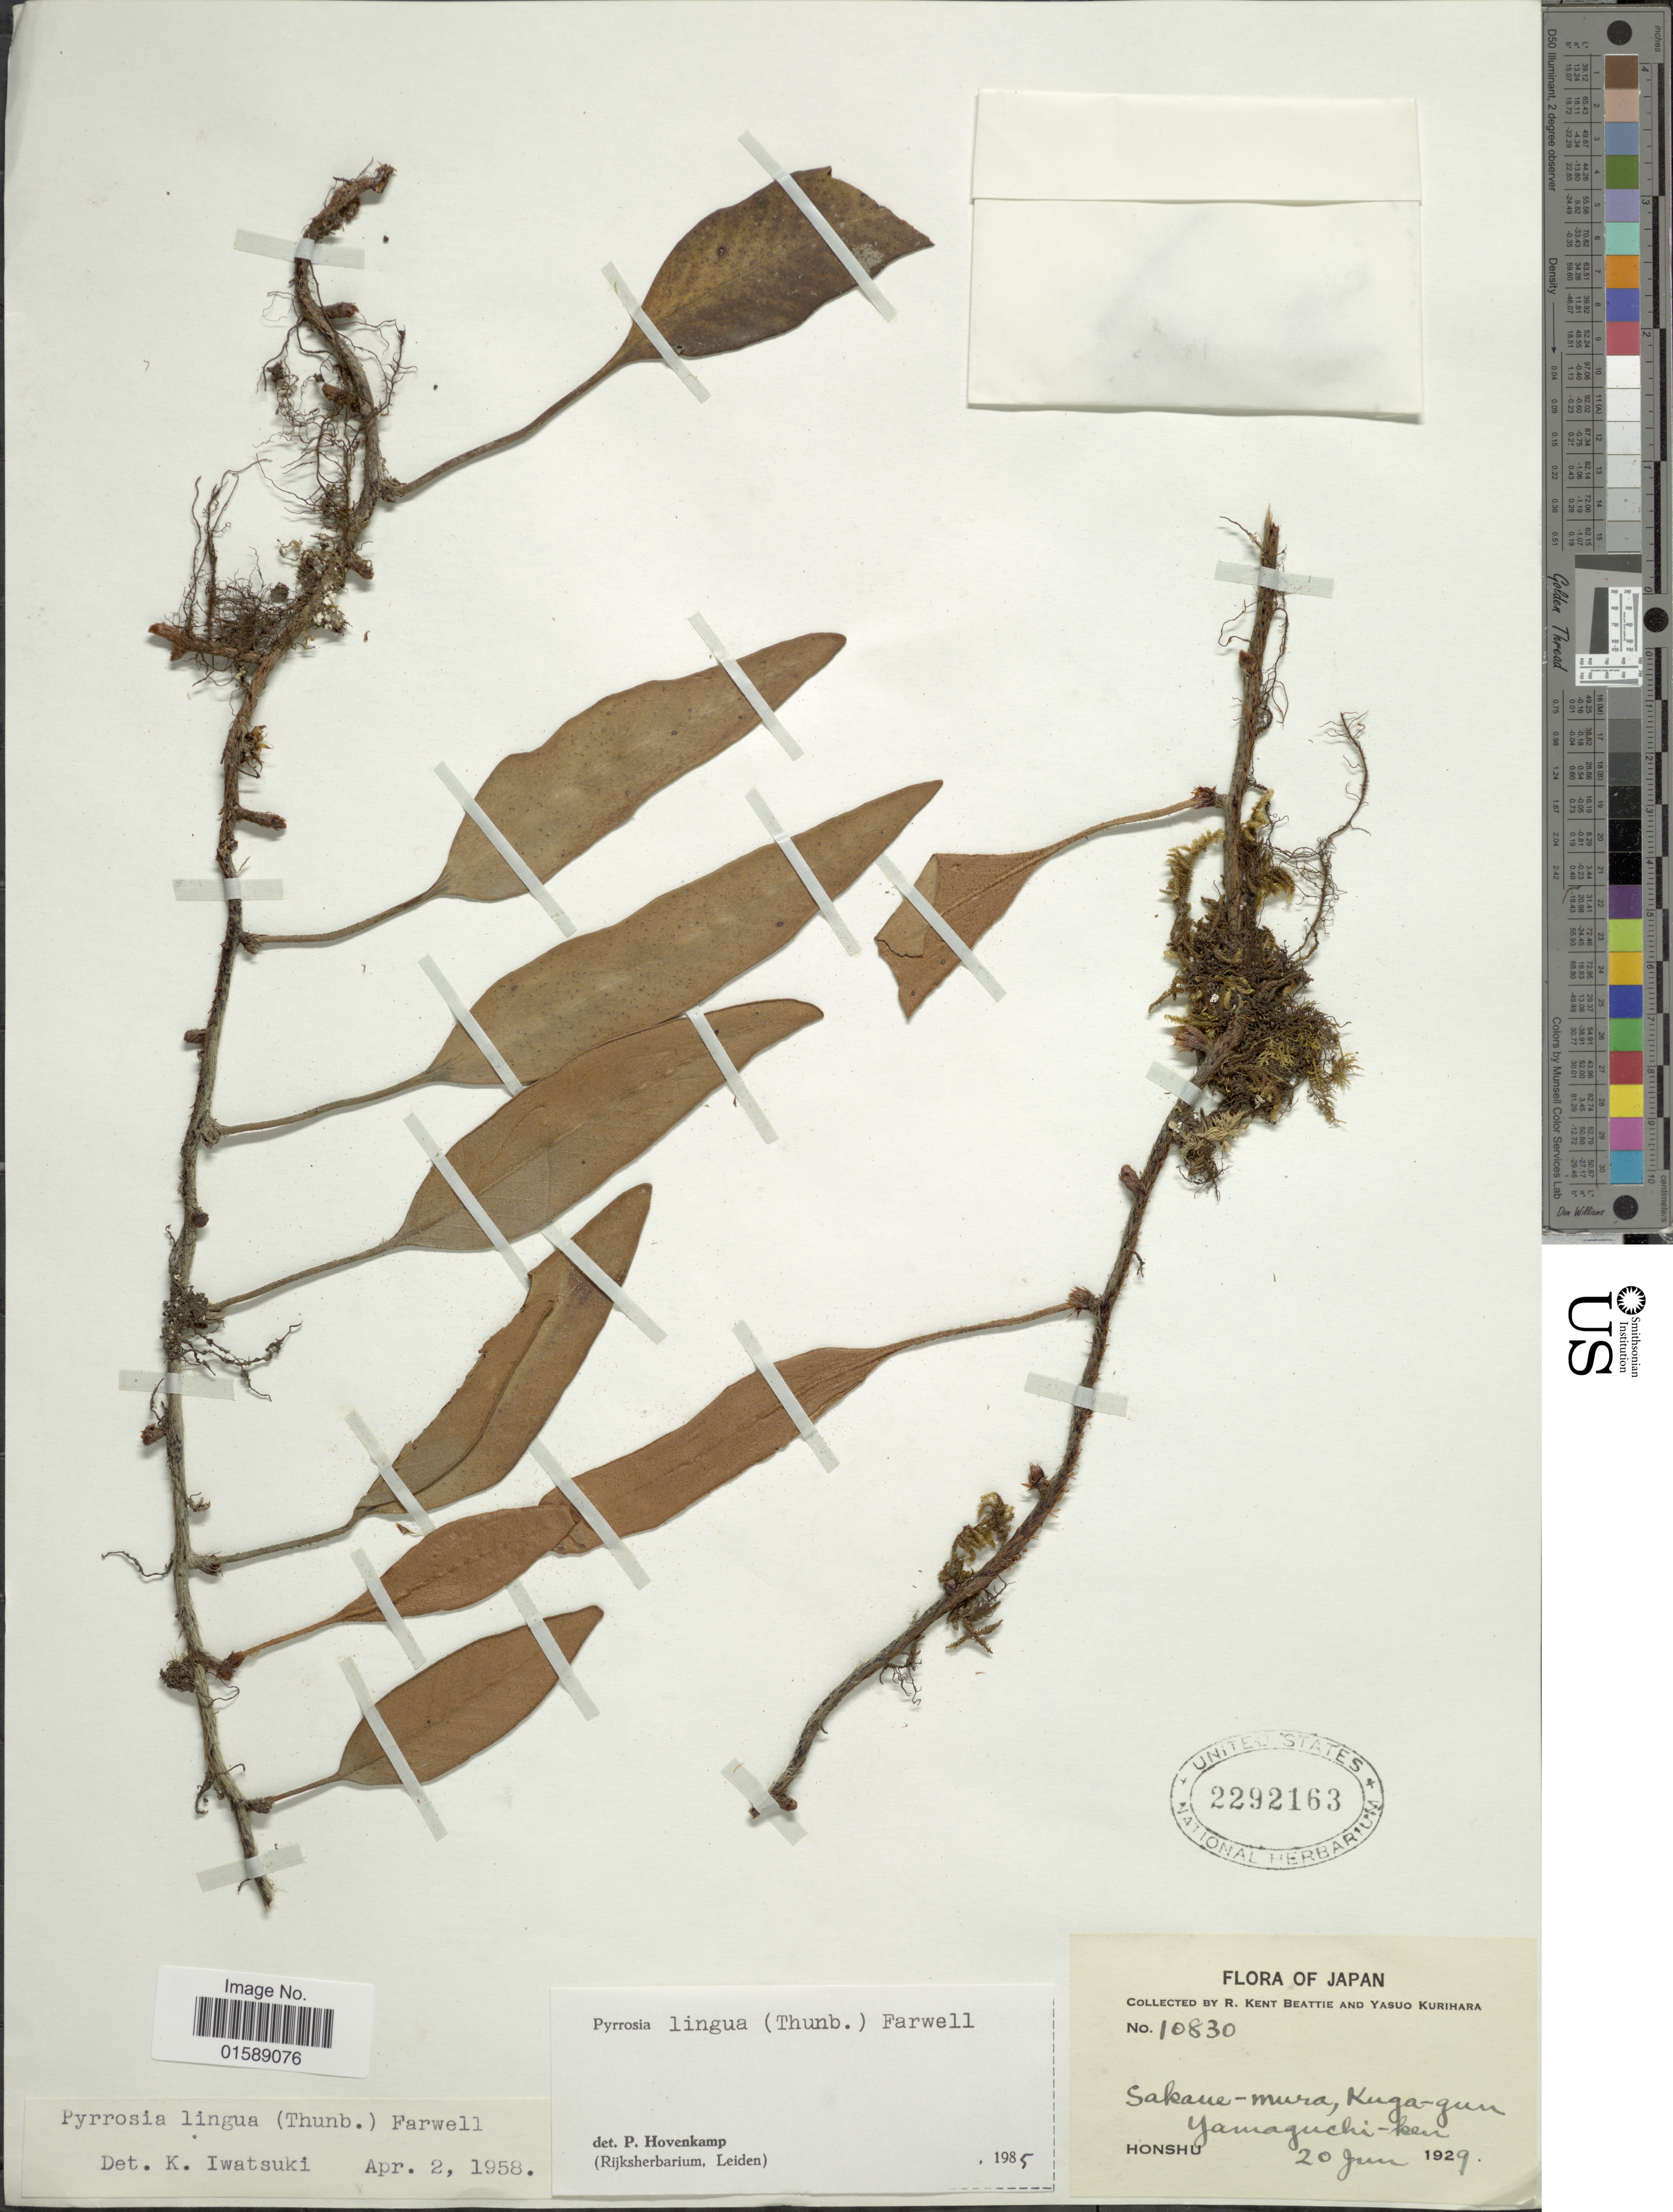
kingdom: Plantae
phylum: Tracheophyta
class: Polypodiopsida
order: Polypodiales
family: Polypodiaceae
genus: Pyrrosia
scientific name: Pyrrosia lingua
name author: (Thurb.) Farw.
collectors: R. K. Beattie & Y. Kurihara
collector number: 10830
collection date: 1929-06-20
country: Japan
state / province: Yamaguti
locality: Sakaue-mura, Kuga-gun. Yamaguchi-ken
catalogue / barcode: US 2292163